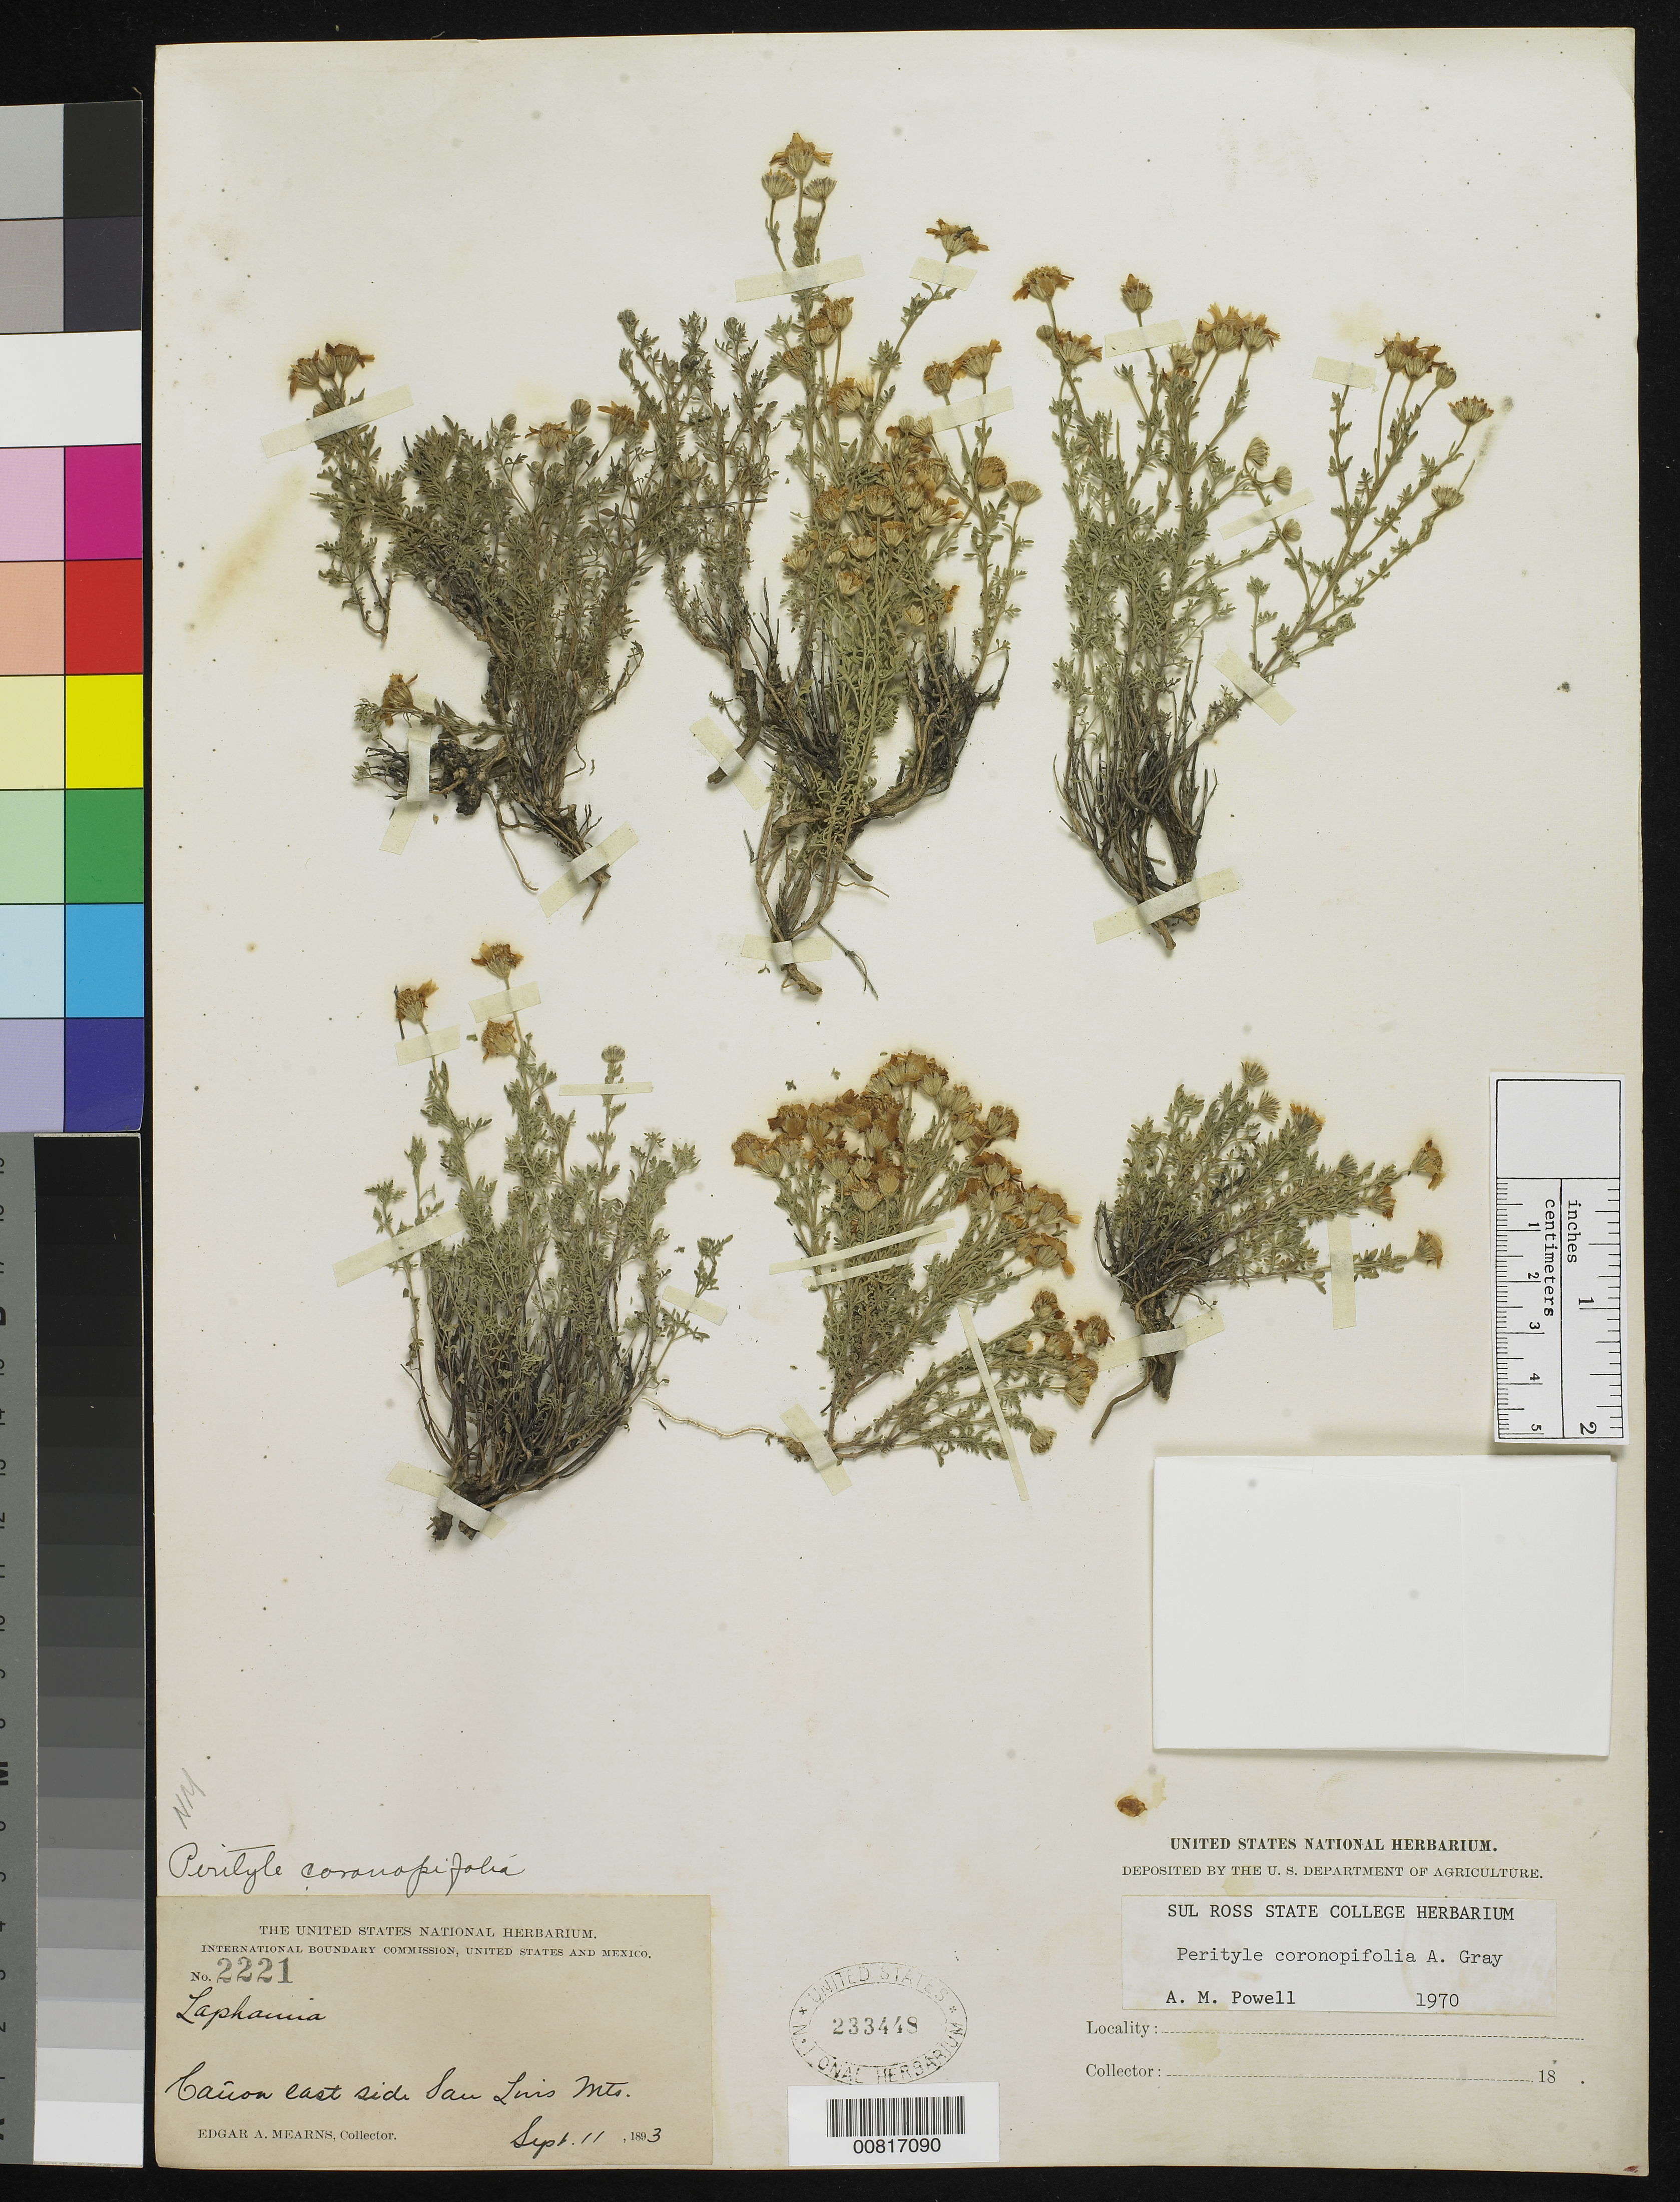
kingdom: Plantae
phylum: Tracheophyta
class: Magnoliopsida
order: Asterales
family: Asteraceae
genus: Perityle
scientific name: Perityle coronopifolia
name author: A. Gray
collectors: E. A. Mearns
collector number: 2221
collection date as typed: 11 Sep 1893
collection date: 1893-09-11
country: United States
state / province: New Mexico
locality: Cañon east side San Luis Mts.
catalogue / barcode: US 233448